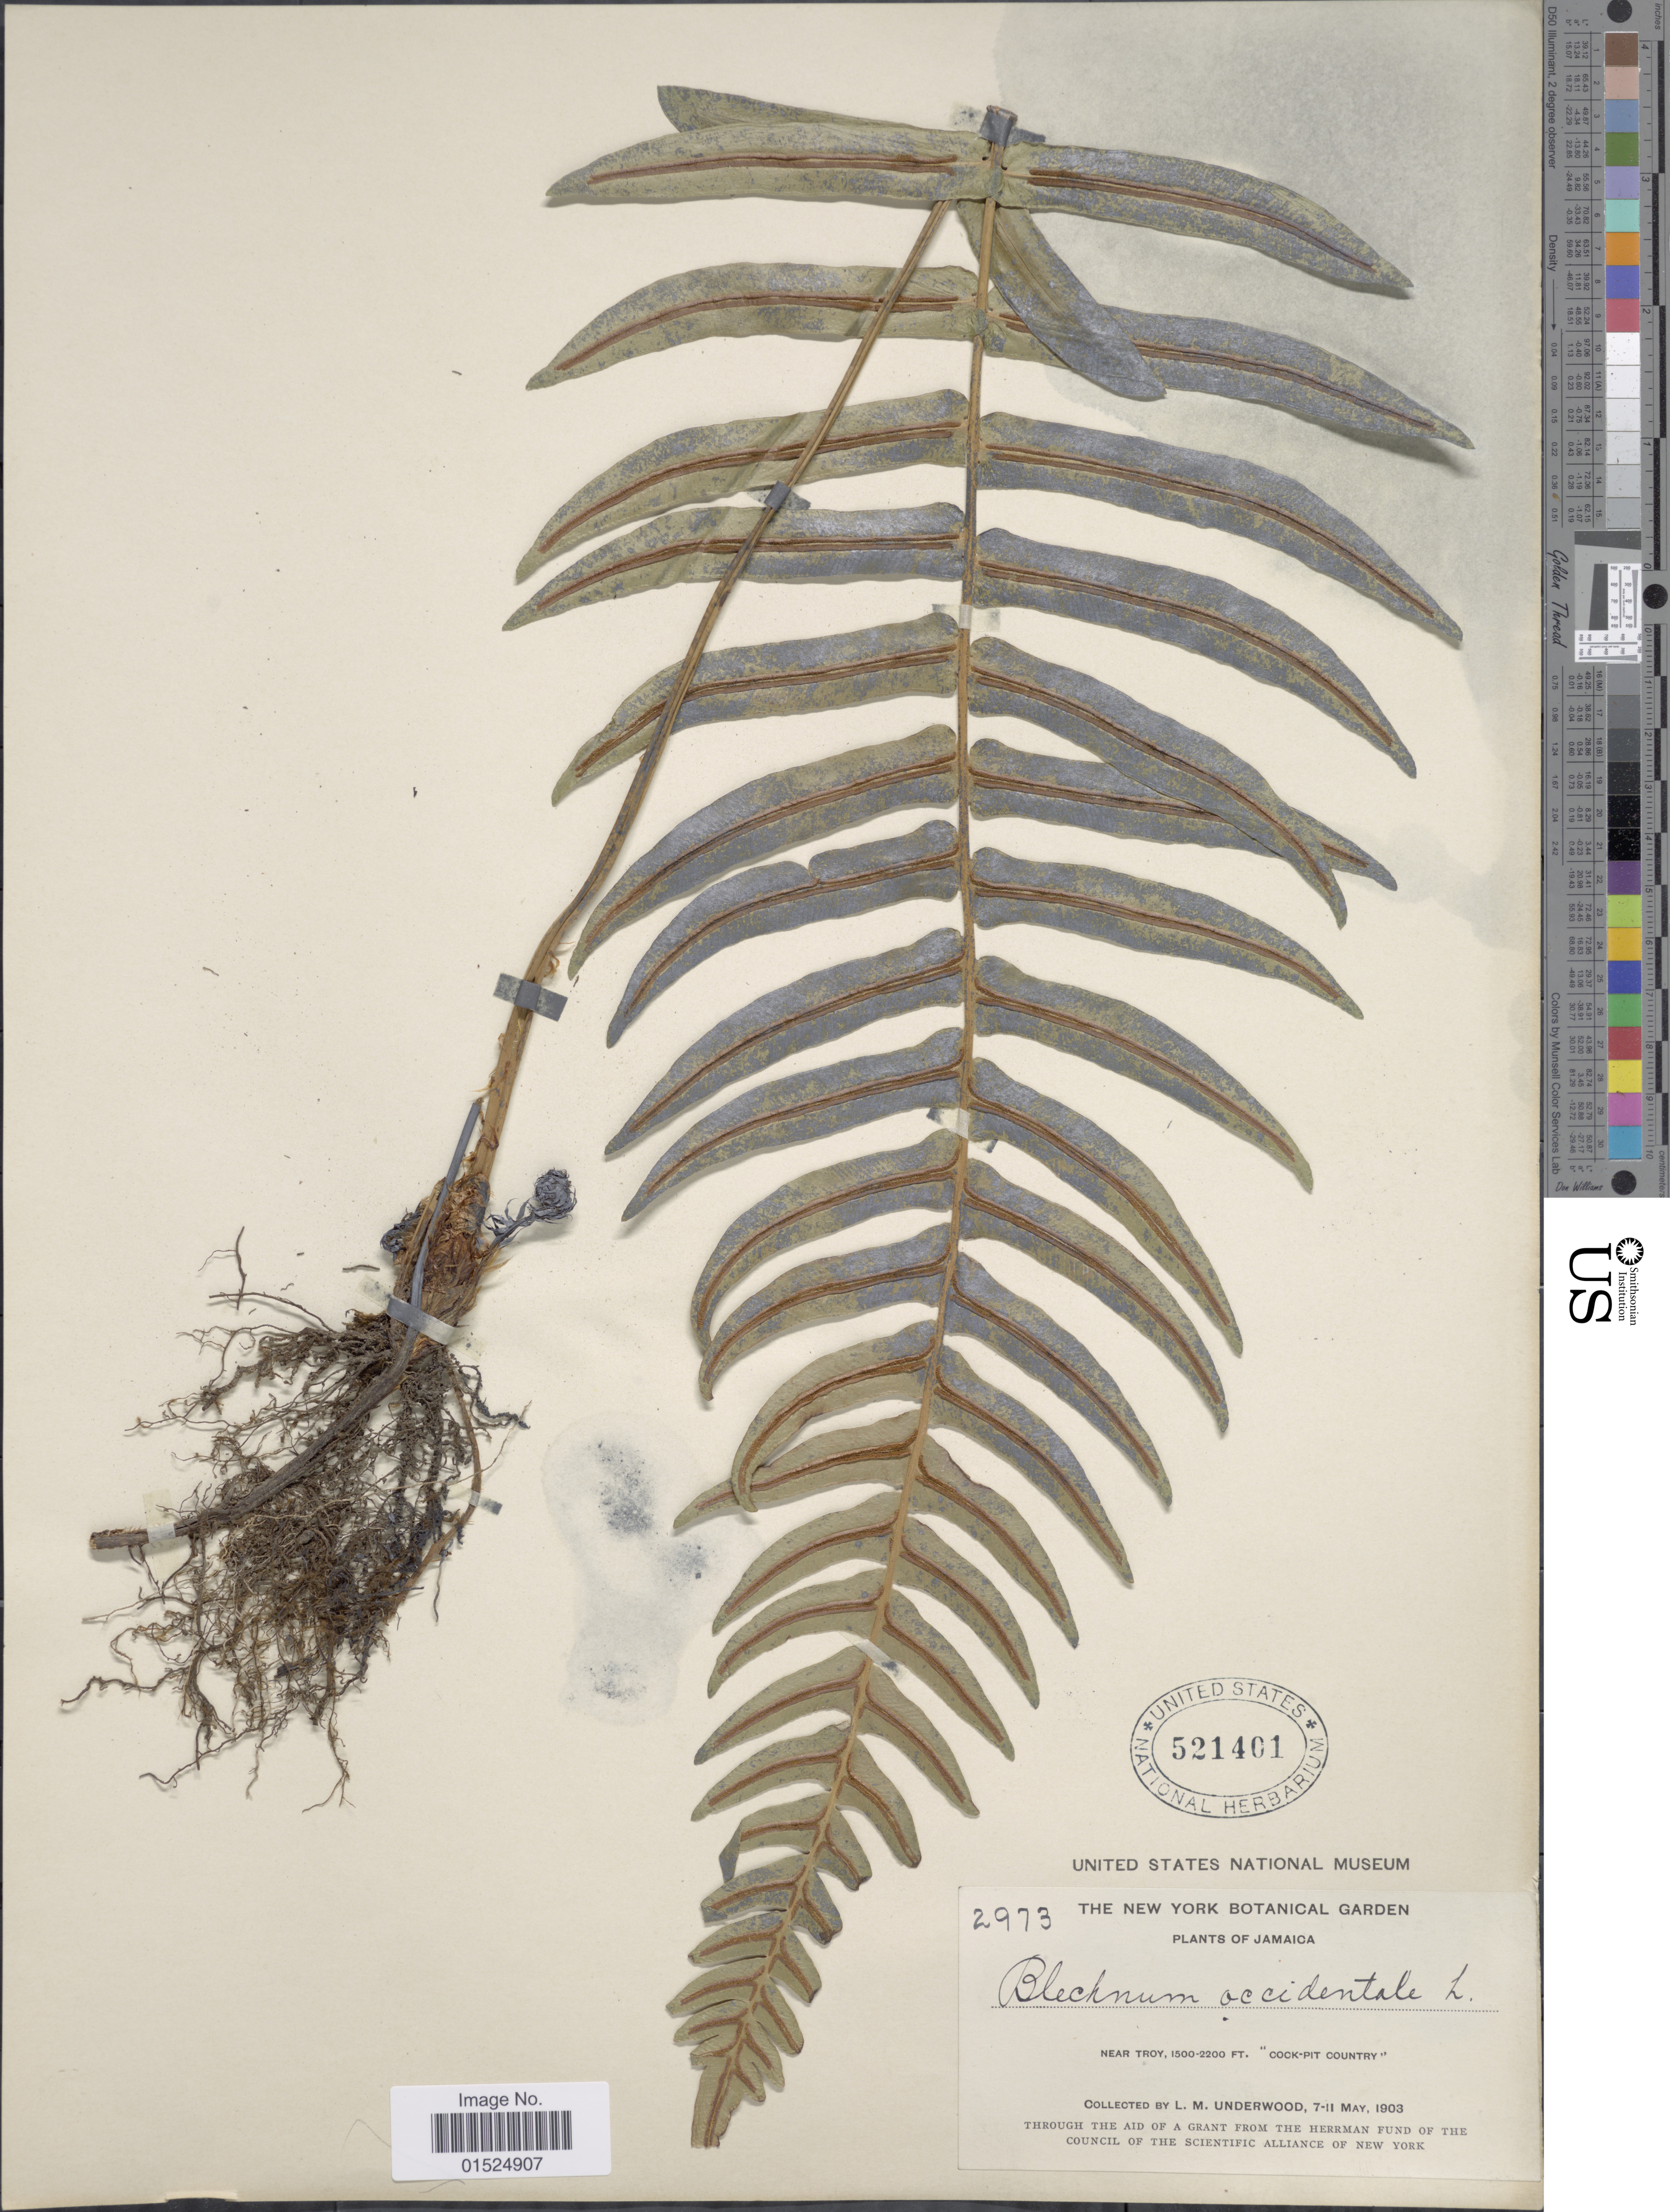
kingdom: Plantae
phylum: Tracheophyta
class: Polypodiopsida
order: Polypodiales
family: Blechnaceae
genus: Blechnum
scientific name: Blechnum occidentale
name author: L.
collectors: L. M. Underwood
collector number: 2973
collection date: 1903-05-07/1903-05-11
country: Jamaica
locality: Near Troy, "cock-pit country".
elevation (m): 457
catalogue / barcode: US 521401